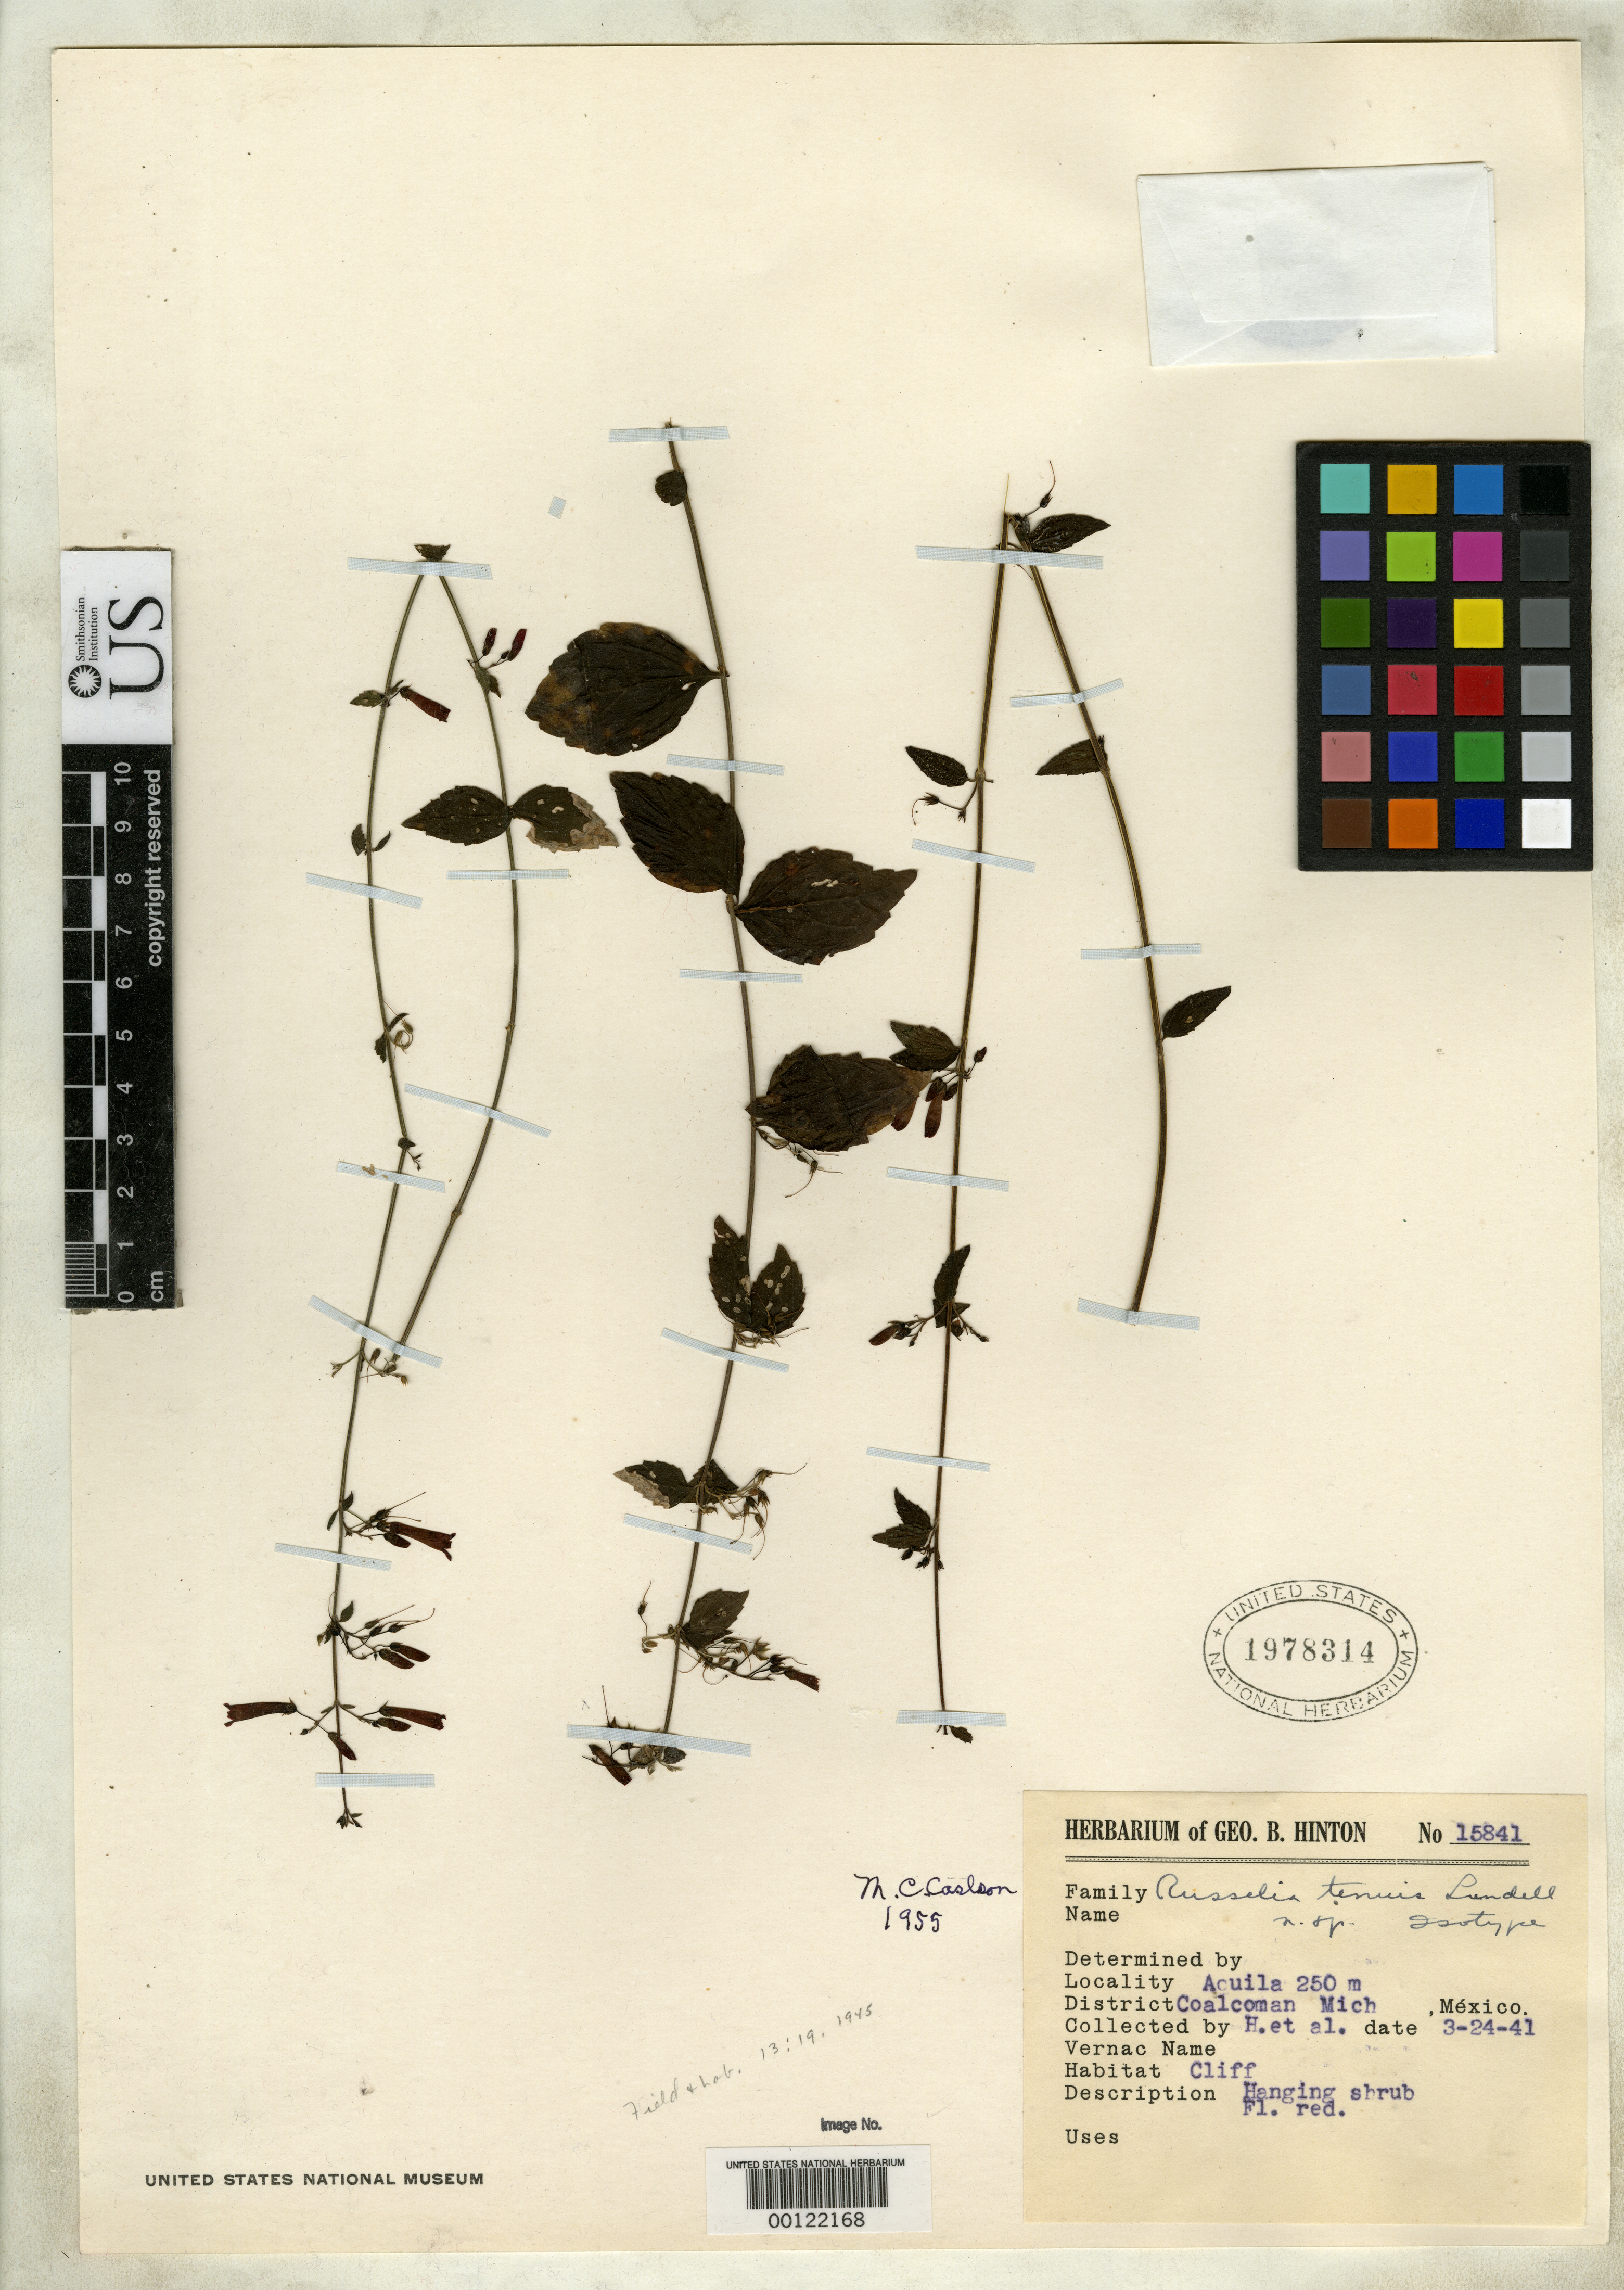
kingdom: Plantae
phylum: Tracheophyta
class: Magnoliopsida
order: Lamiales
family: Plantaginaceae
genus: Russelia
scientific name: Russelia tenuis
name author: Lundell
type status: Isotype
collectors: G. B. Hinton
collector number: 15841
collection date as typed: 24 Mar 1941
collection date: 1941-03-24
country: Mexico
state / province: Michoacán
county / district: Coalcoman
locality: Aquila.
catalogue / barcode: US 1978314